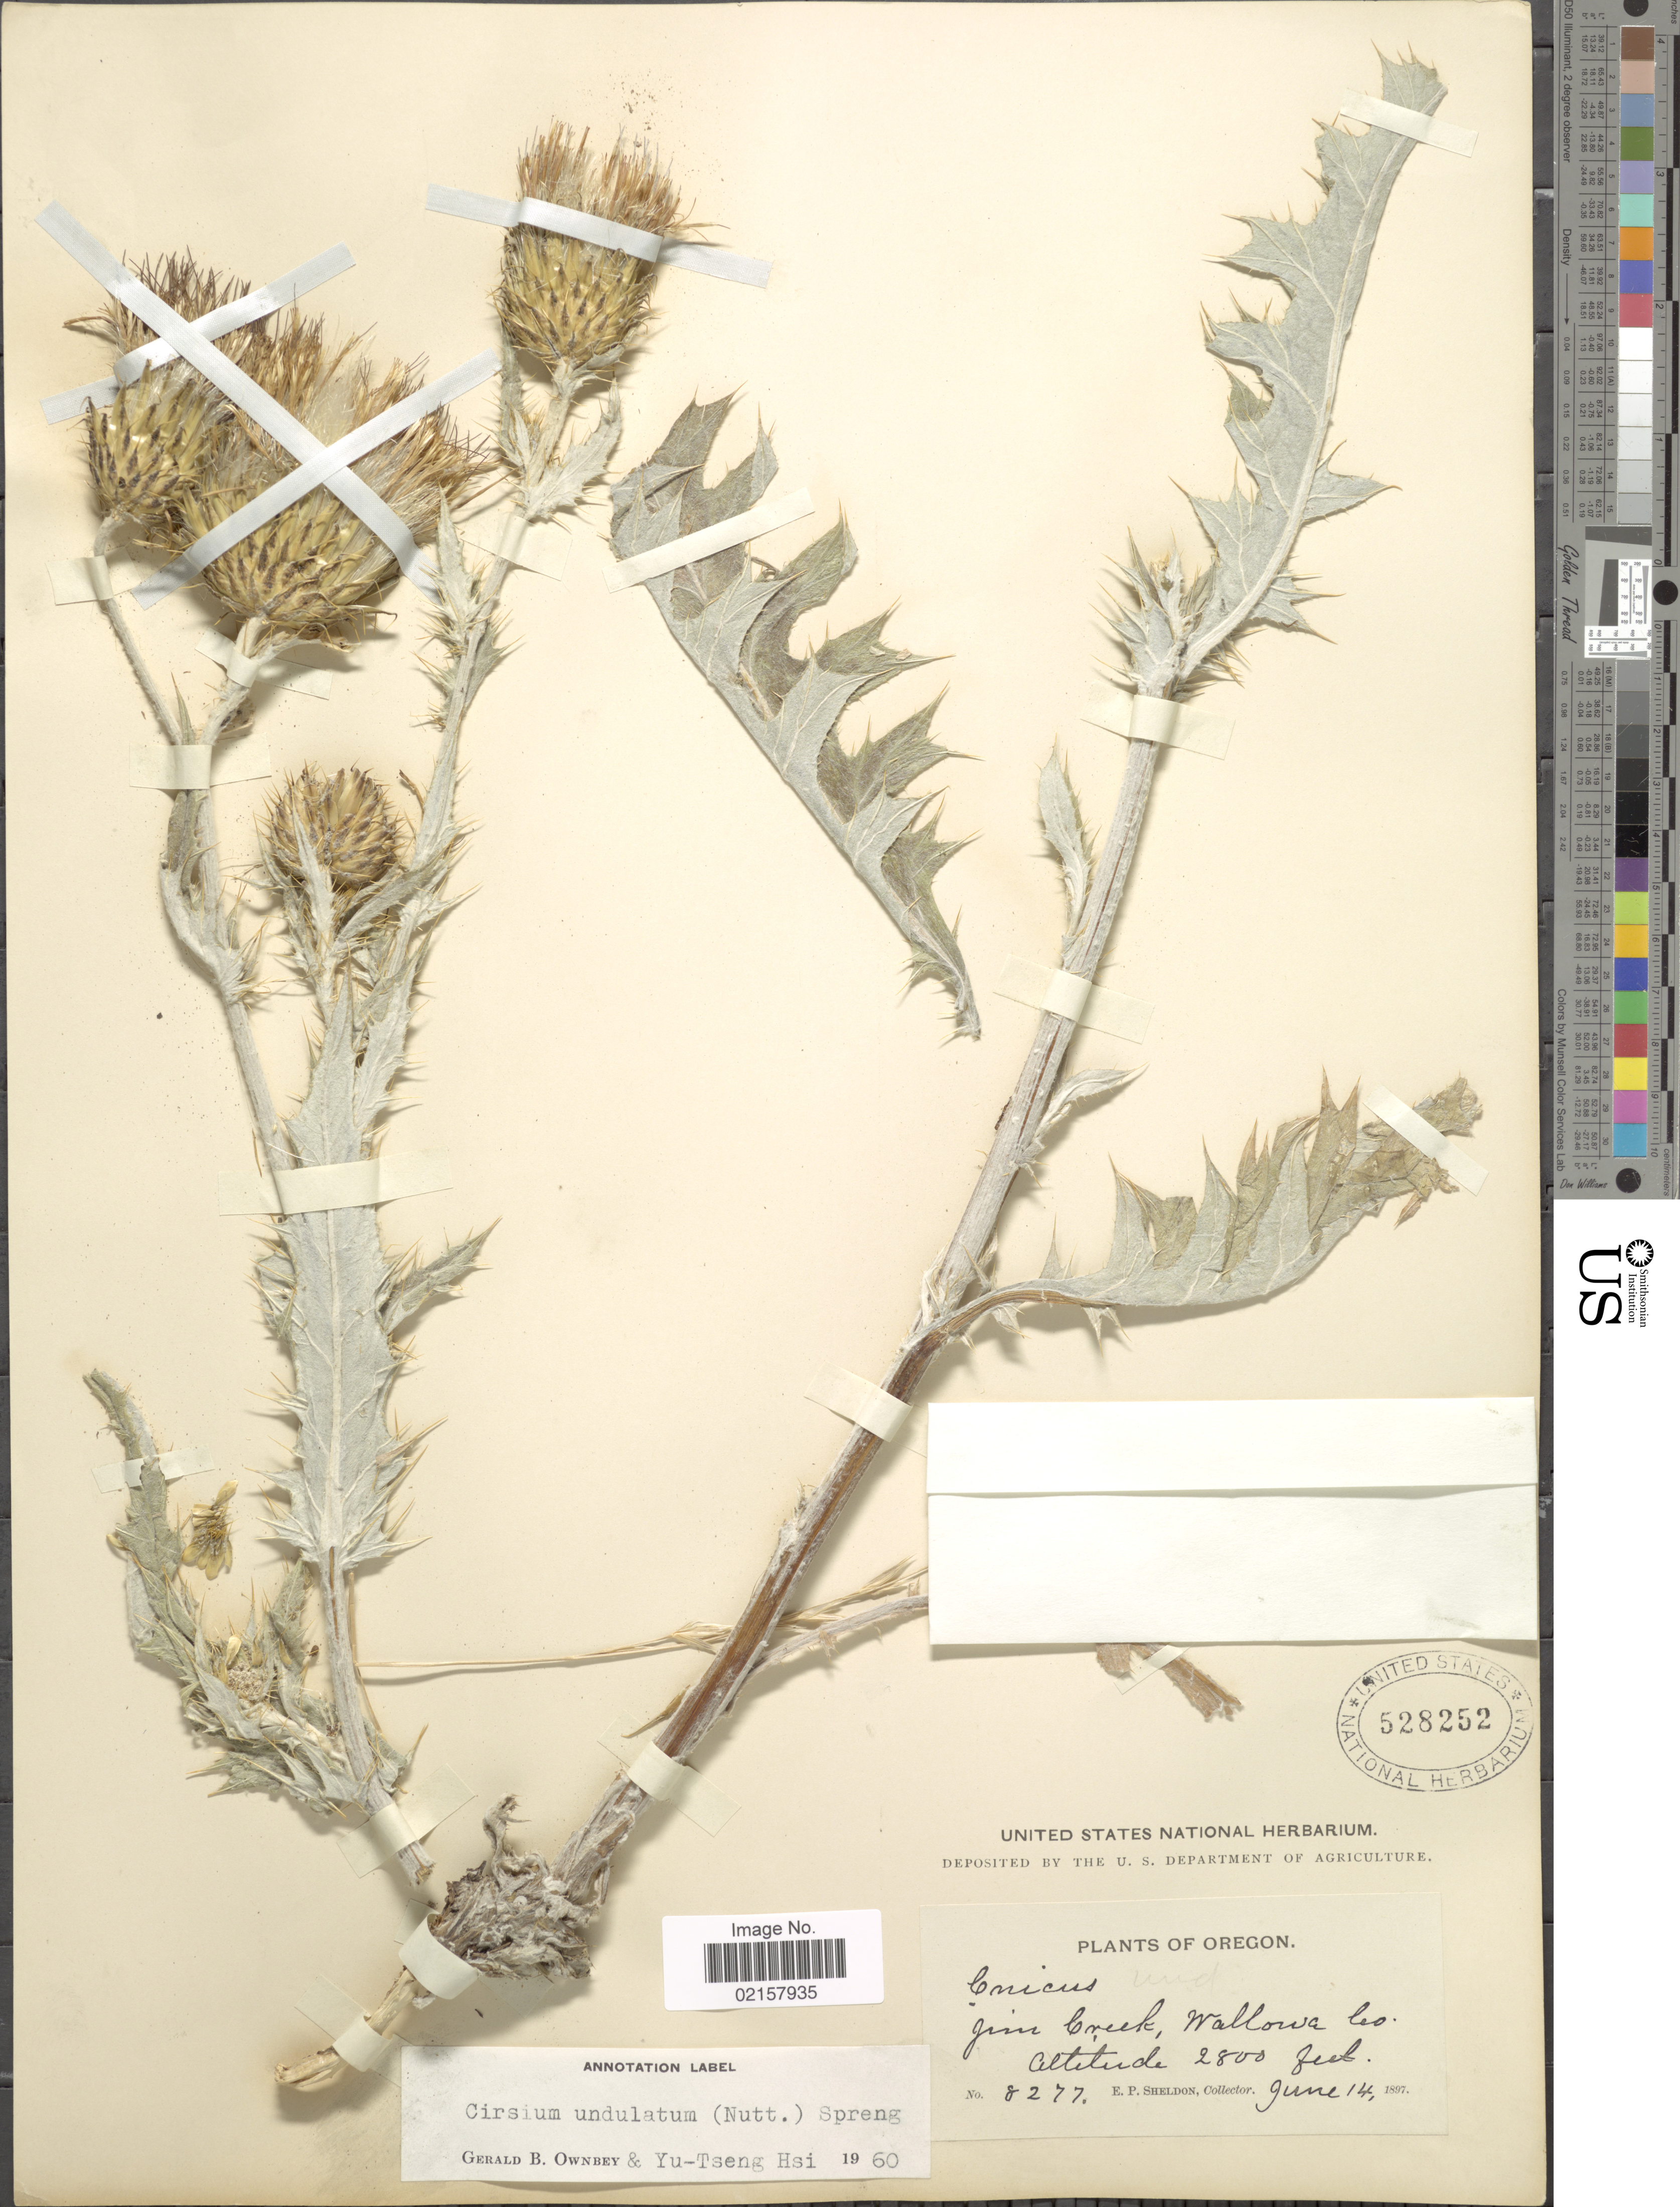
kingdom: Plantae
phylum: Tracheophyta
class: Magnoliopsida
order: Asterales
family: Asteraceae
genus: Cirsium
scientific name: Cirsium undulatum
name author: (Nutt.) Spreng.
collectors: E. P. Sheldon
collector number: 8277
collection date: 1897-06-14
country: United States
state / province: Oregon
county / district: Wallowa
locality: Jim Creek, Wallowa Co.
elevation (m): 853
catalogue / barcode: US 528252